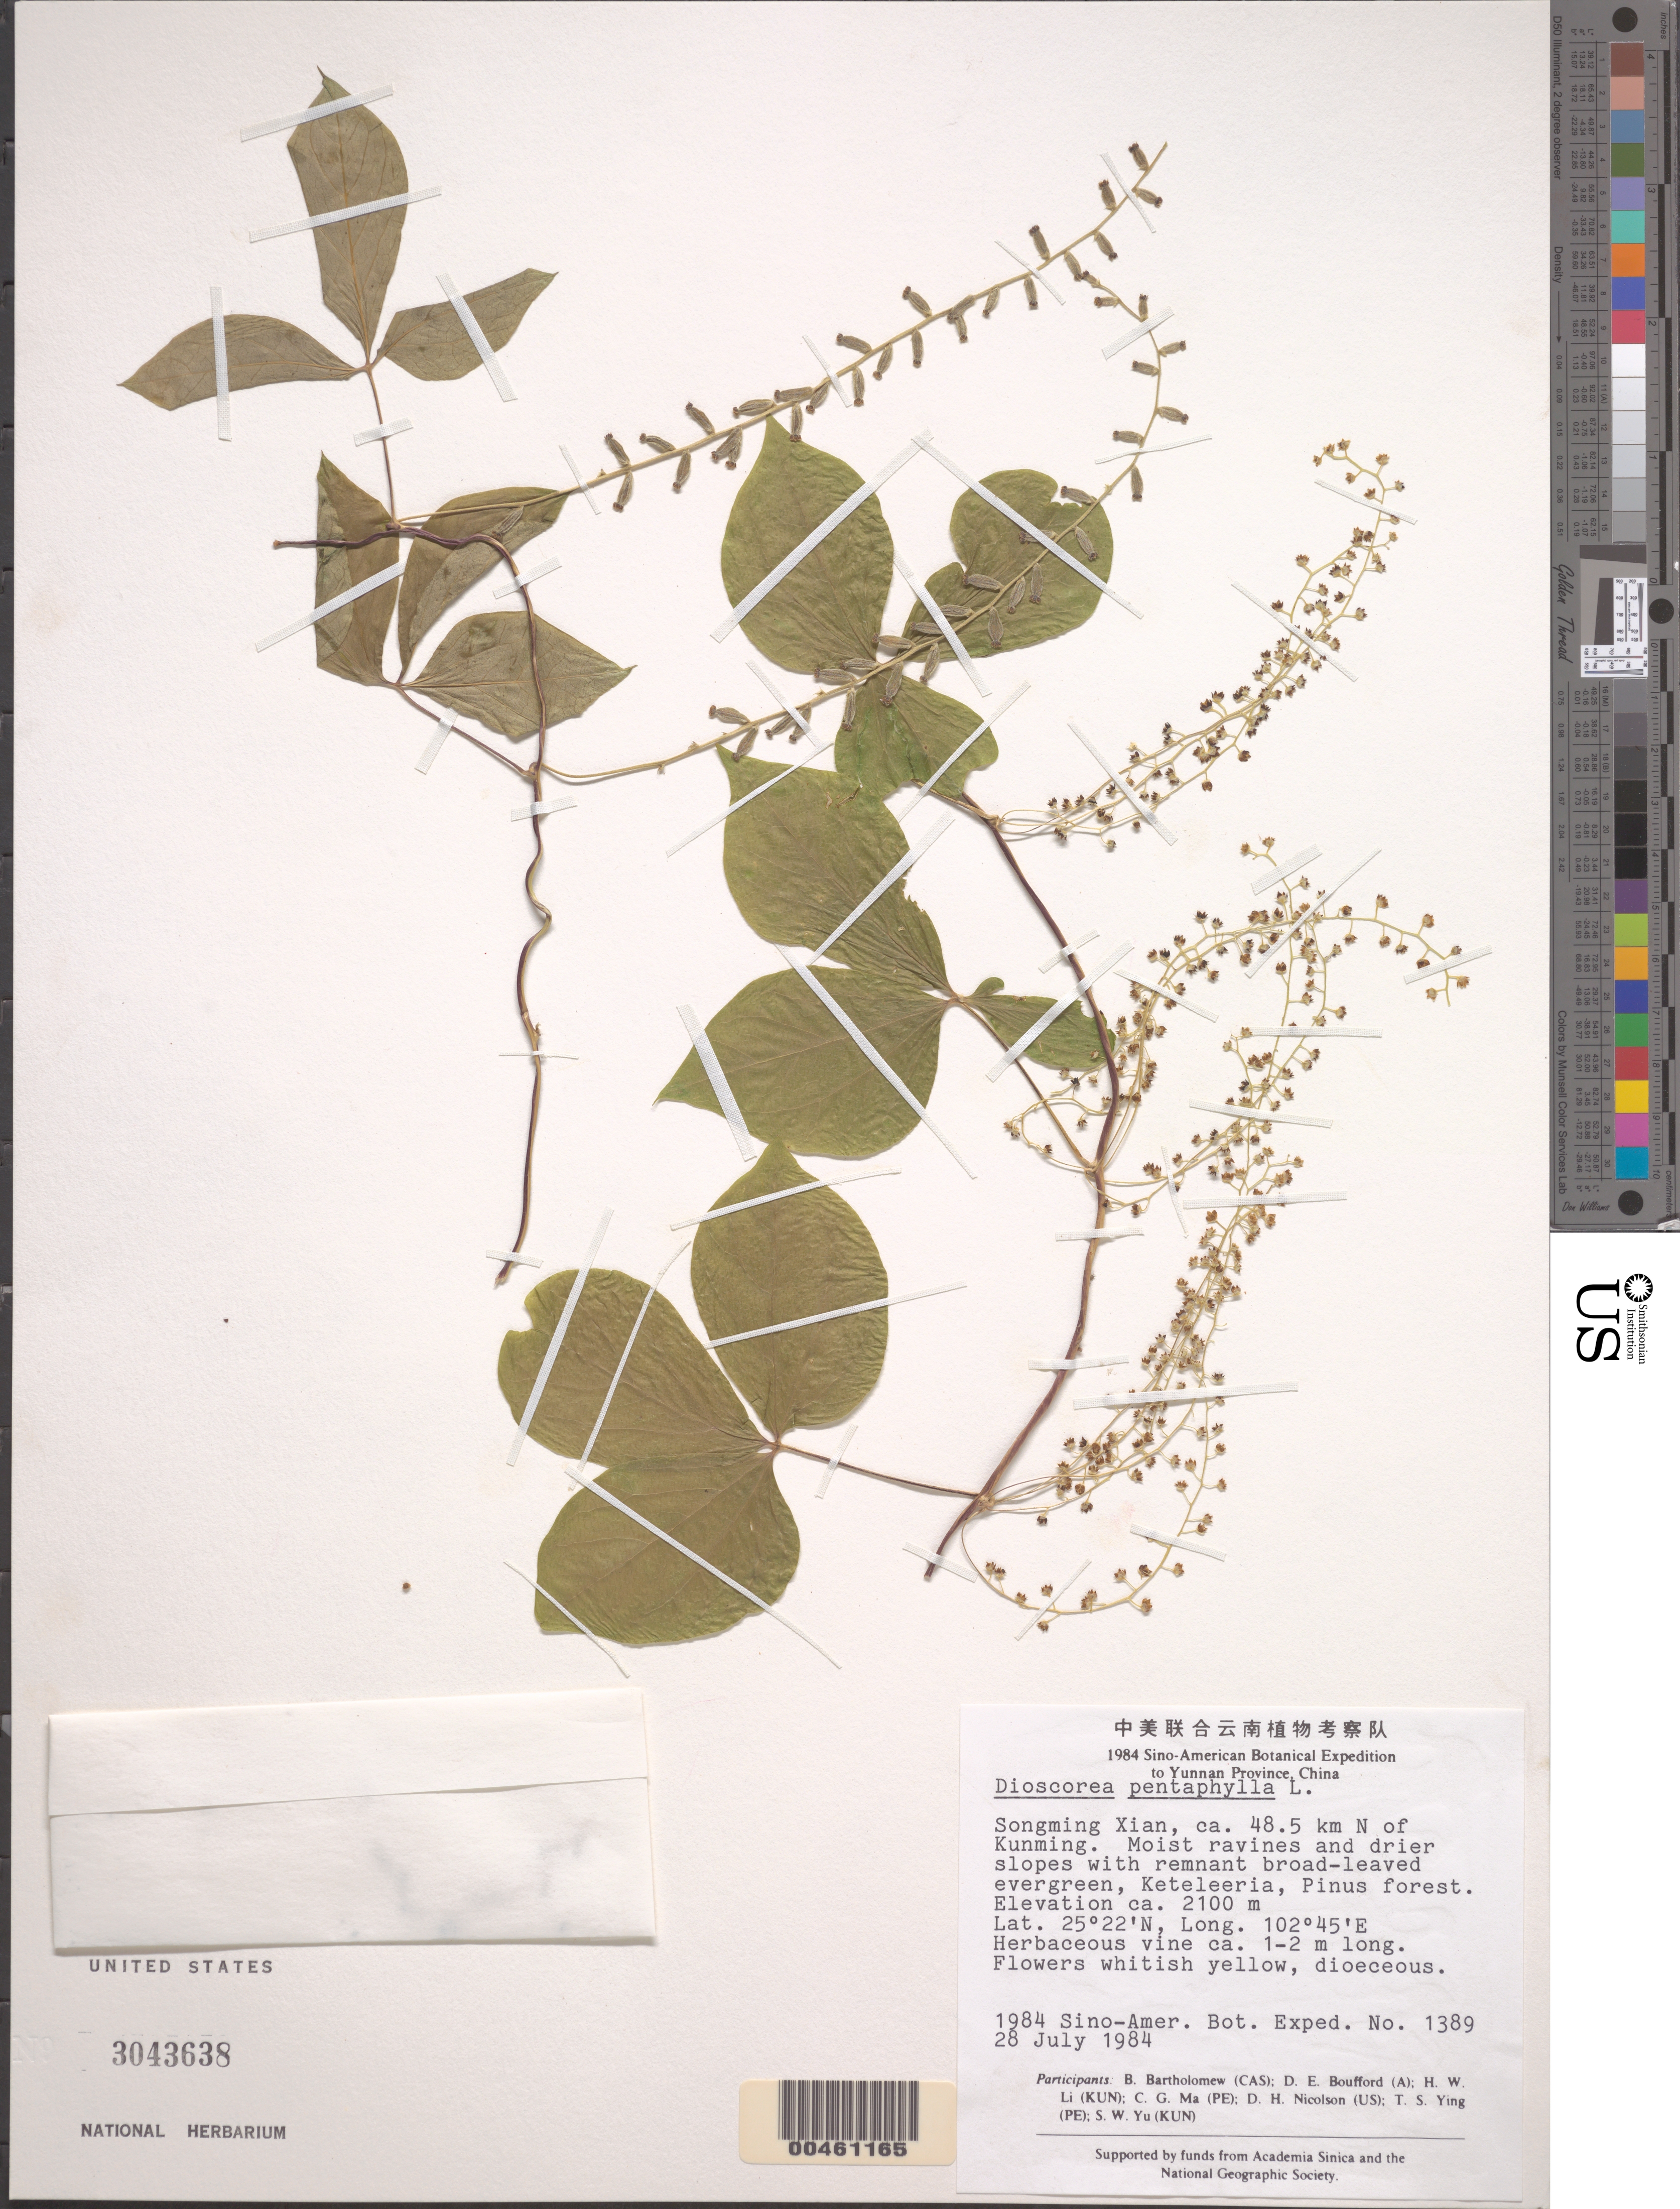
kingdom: Plantae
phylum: Tracheophyta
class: Liliopsida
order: Dioscoreales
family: Dioscoreaceae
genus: Dioscorea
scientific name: Dioscorea pentaphylla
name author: L.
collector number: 1389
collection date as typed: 28 Jul 1984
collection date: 1984-07-28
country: China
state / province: Yunnan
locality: ca. 48.5 km N of Kunming, Songming District (Songming Xian)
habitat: Herbaceous vine ca. 1-2 m long. Flowers whitish yellow, dioeceous.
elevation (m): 2100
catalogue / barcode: US 3043638